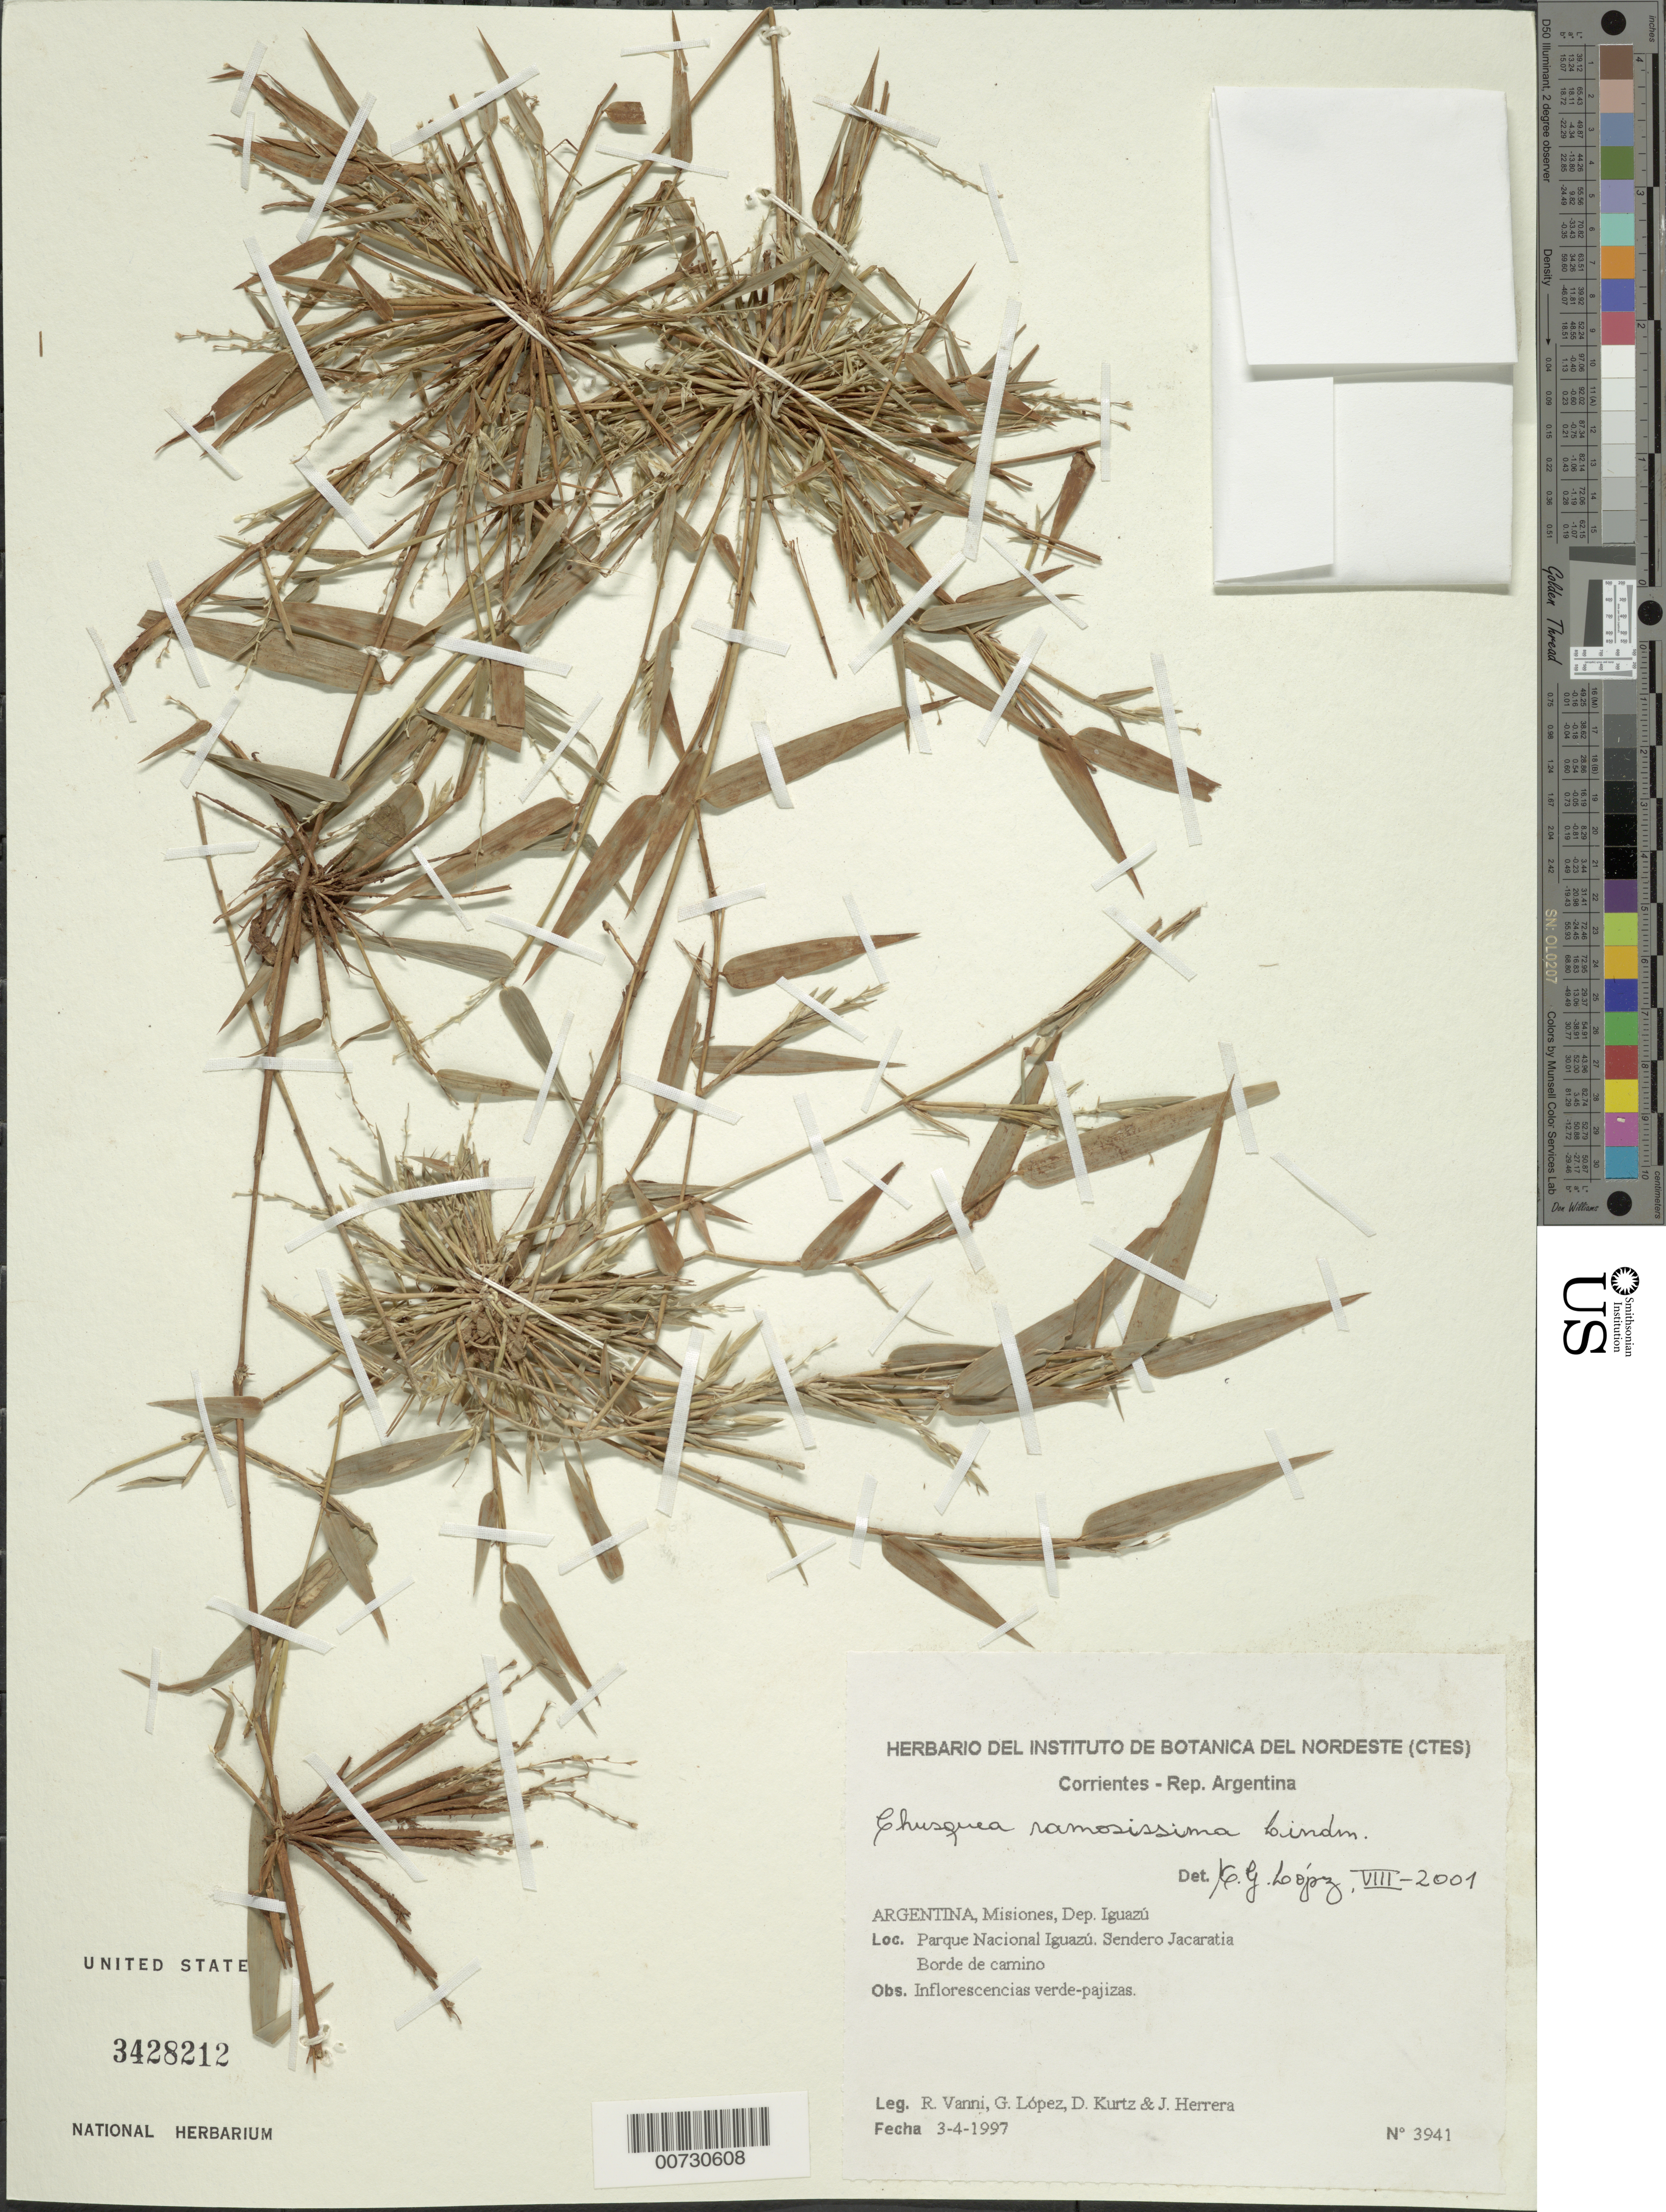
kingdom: Plantae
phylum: Tracheophyta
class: Liliopsida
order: Poales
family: Poaceae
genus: Chusquea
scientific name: Chusquea ramosissima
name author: Lindm.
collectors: R. O. Vanni, G. López, D. Kurtz & J. Herrera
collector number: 3941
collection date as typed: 04 Mar 1997 or 03 Apr 1997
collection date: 1997-03-04 or 1997-04-03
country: Argentina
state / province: Misiones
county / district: Iguazú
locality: Parque Nacional Iguazú. Sendero Jacaratia.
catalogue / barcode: US 3428212